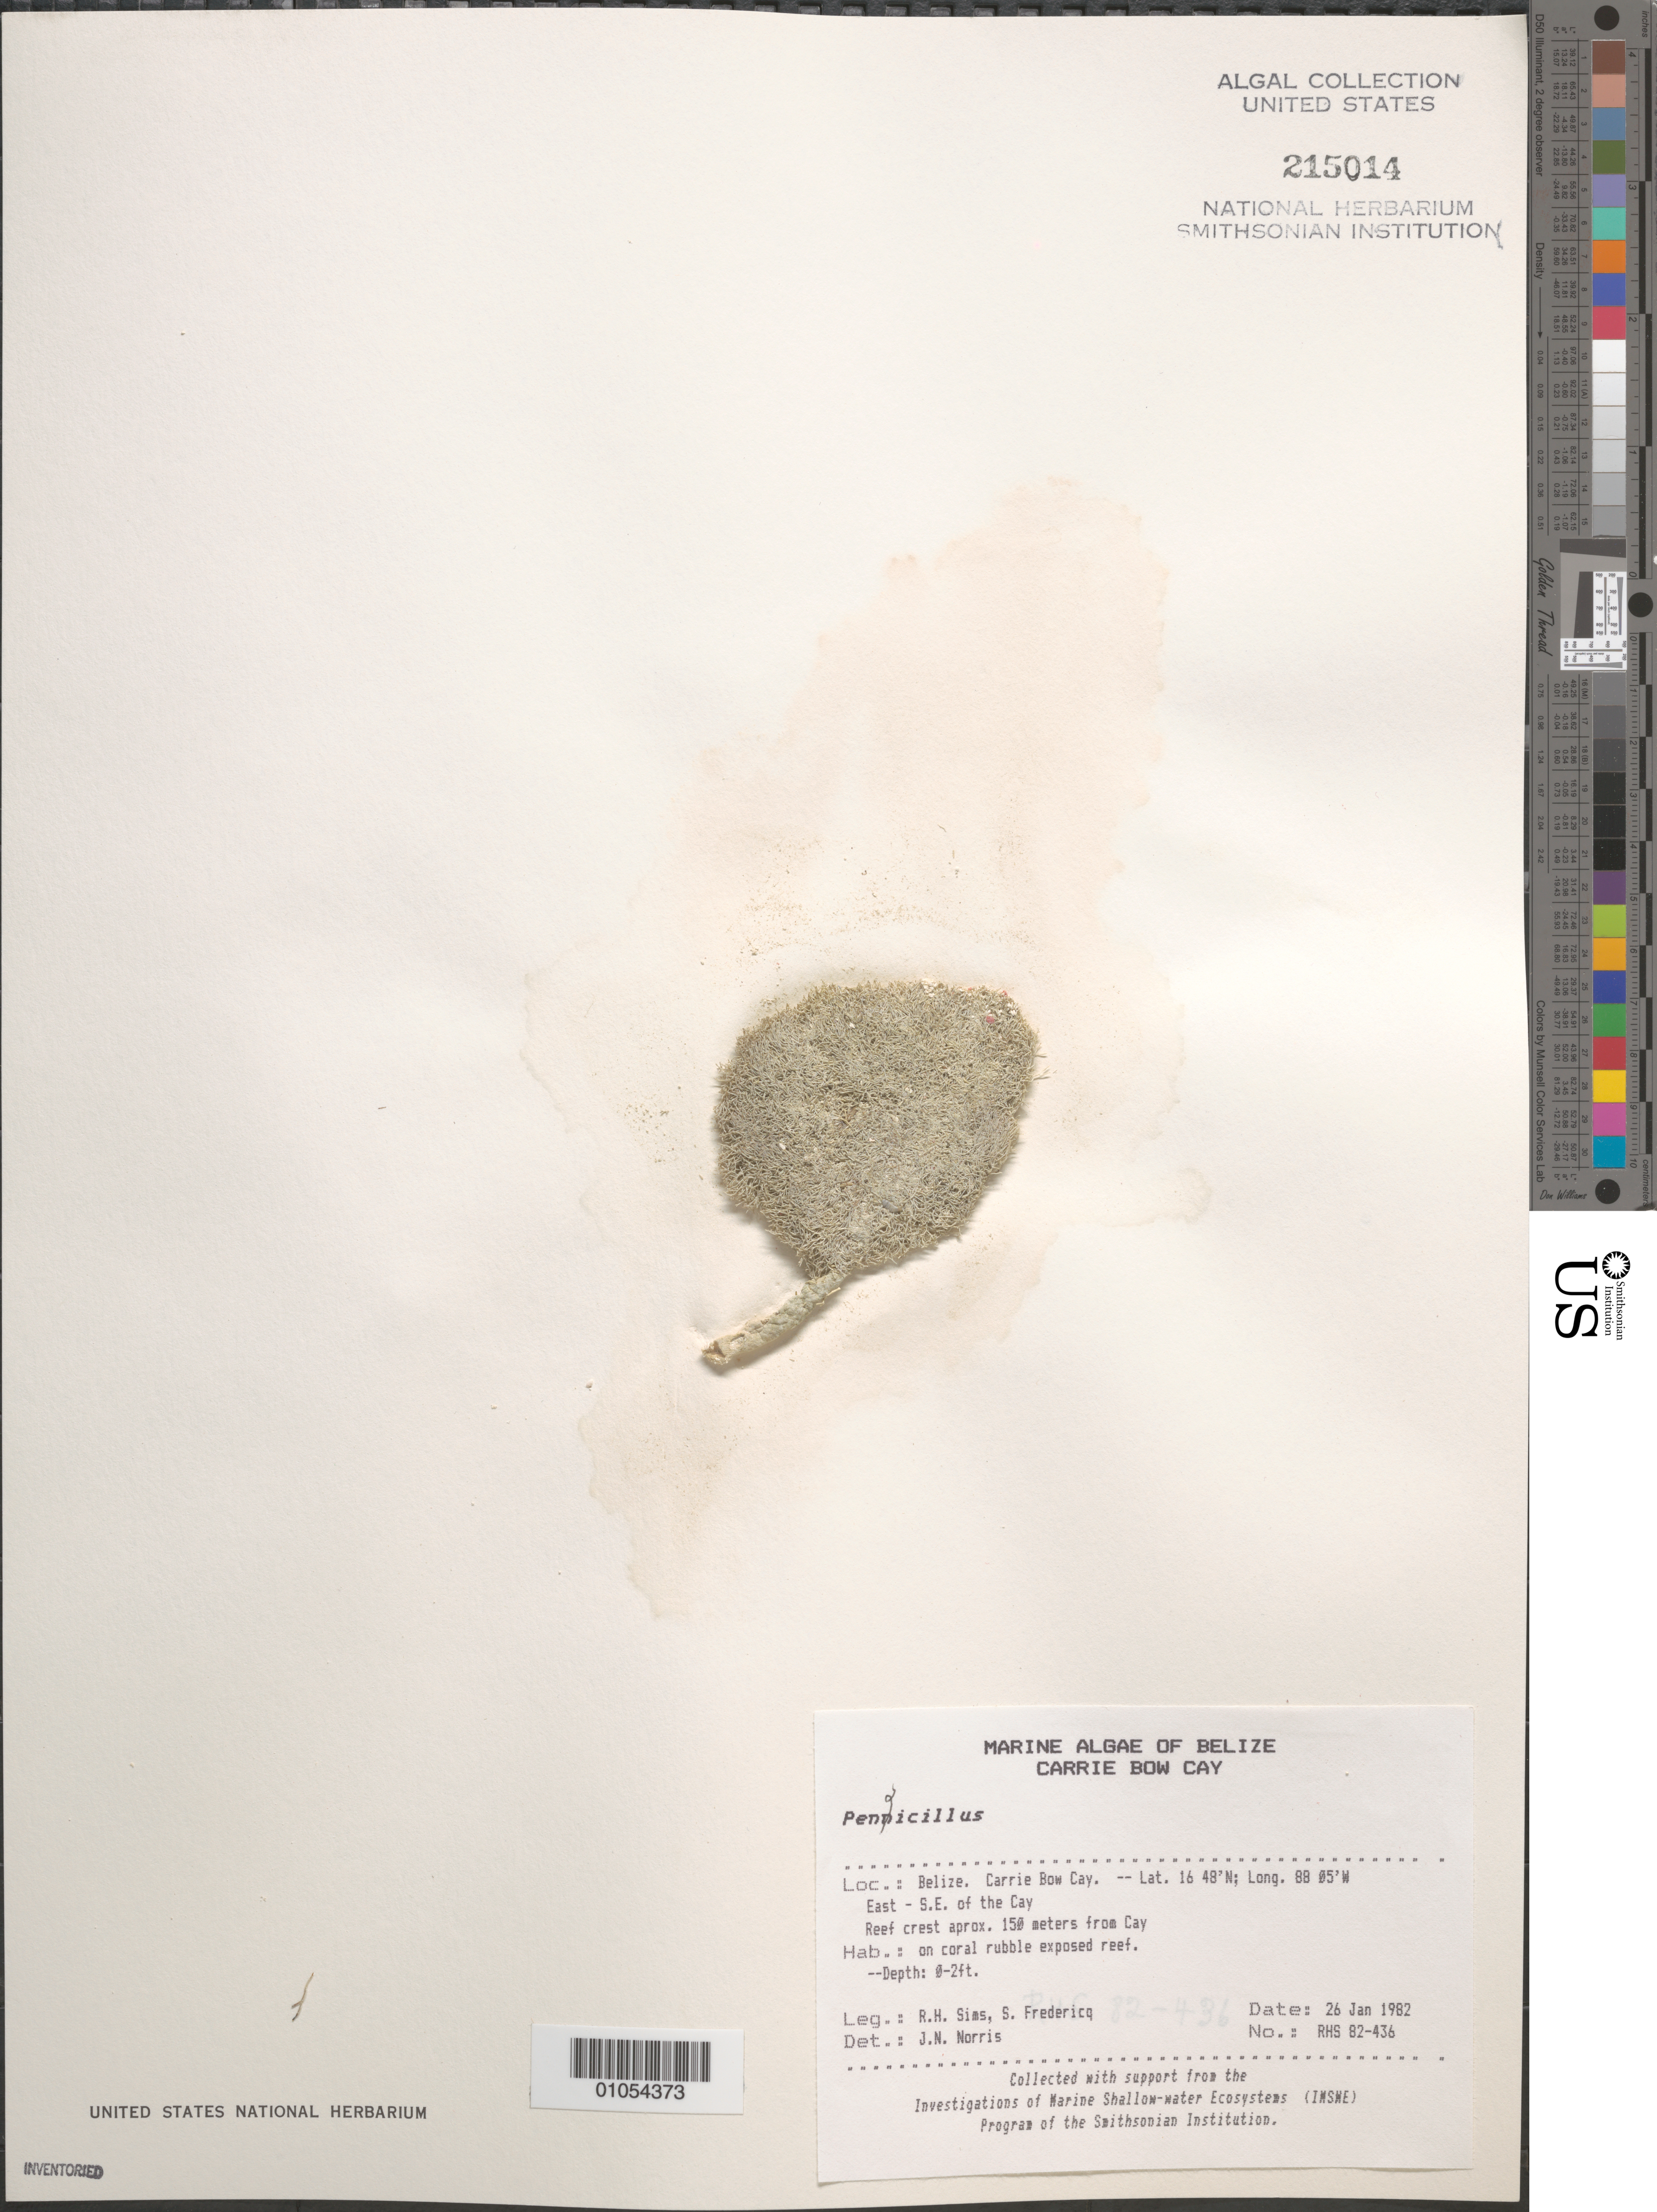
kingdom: Plantae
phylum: Chlorophyta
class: Ulvophyceae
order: Bryopsidales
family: Udoteaceae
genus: Penicillus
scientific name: Penicillus sp.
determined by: Norris, James N.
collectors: R. H. Sims & S. Fredericq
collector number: RHS 82-436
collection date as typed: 26 Jan 1982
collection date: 1982-01-26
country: Belize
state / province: Stann Creek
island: Carrie Bow Cay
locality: East southeast of the cay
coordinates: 16 48'N, 88 05'W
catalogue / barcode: US 215014